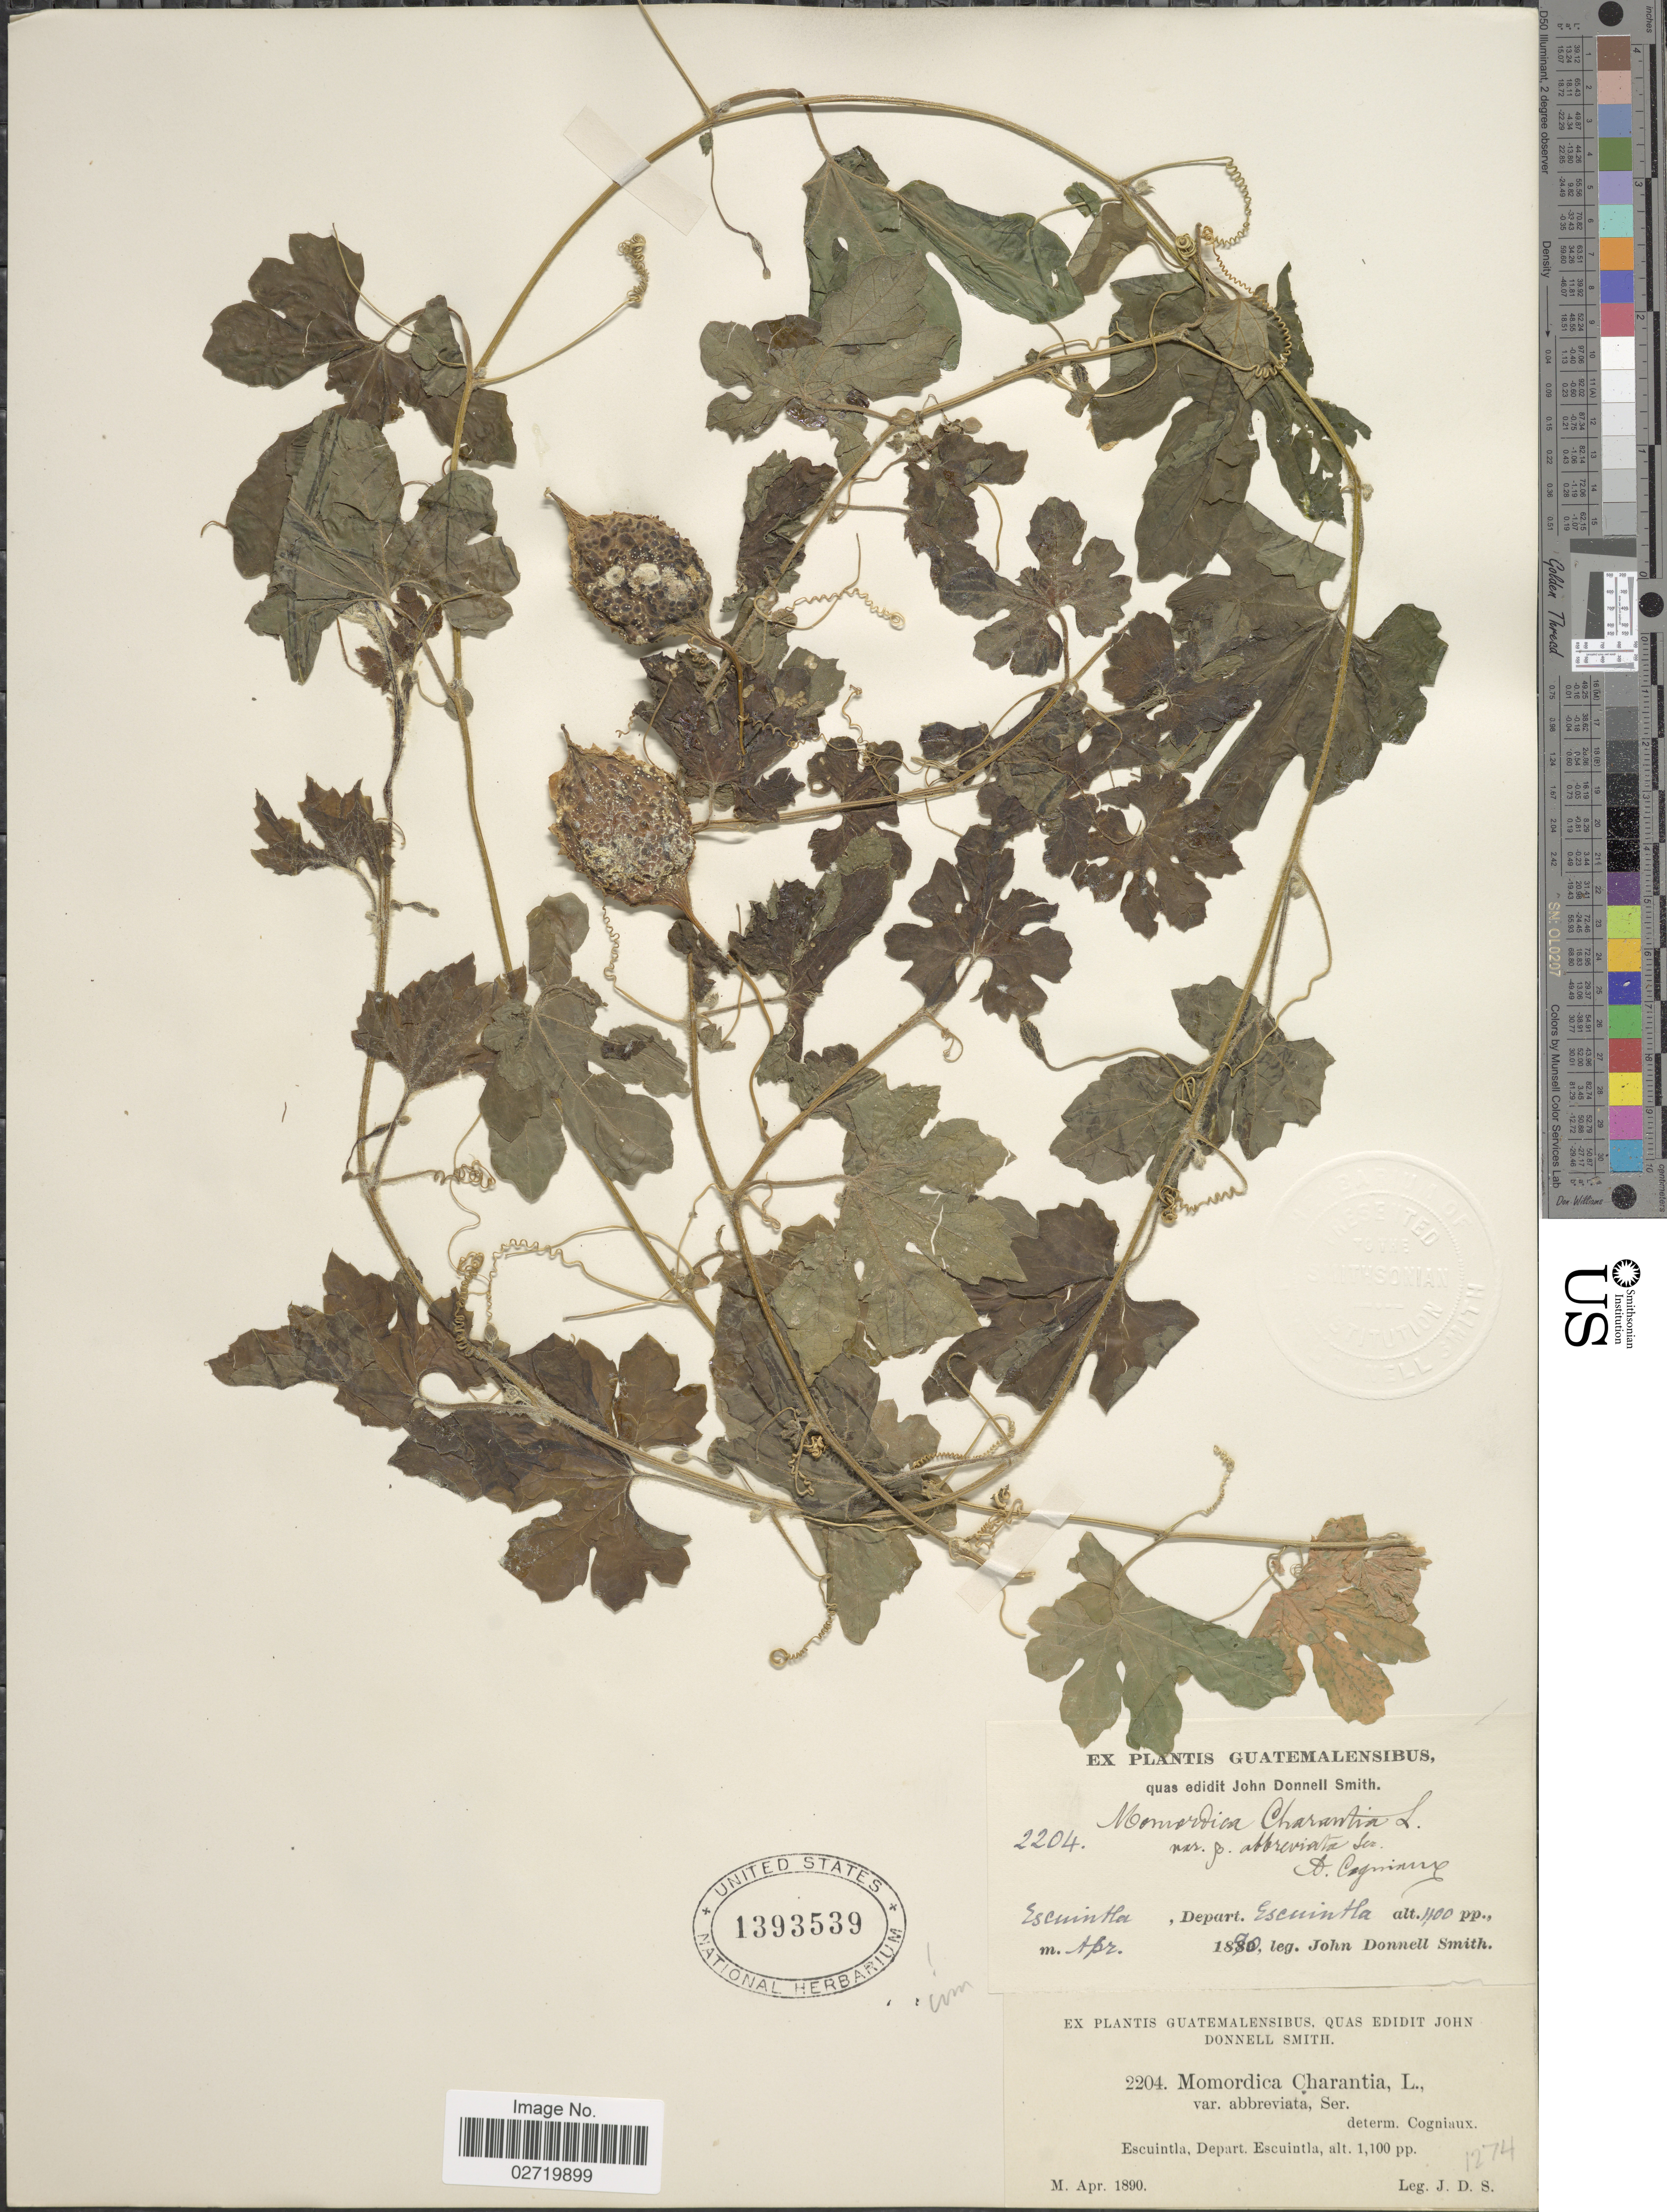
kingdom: Plantae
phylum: Tracheophyta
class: Magnoliopsida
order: Cucurbitales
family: Cucurbitaceae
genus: Momordica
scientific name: Momordica charantia var. abbreviata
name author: (Ser.) Grebenšcikov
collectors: J. Donnell Smith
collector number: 2204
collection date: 1890-04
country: Guatemala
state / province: Escuintla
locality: Escuintla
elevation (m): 335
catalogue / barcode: US 1393539